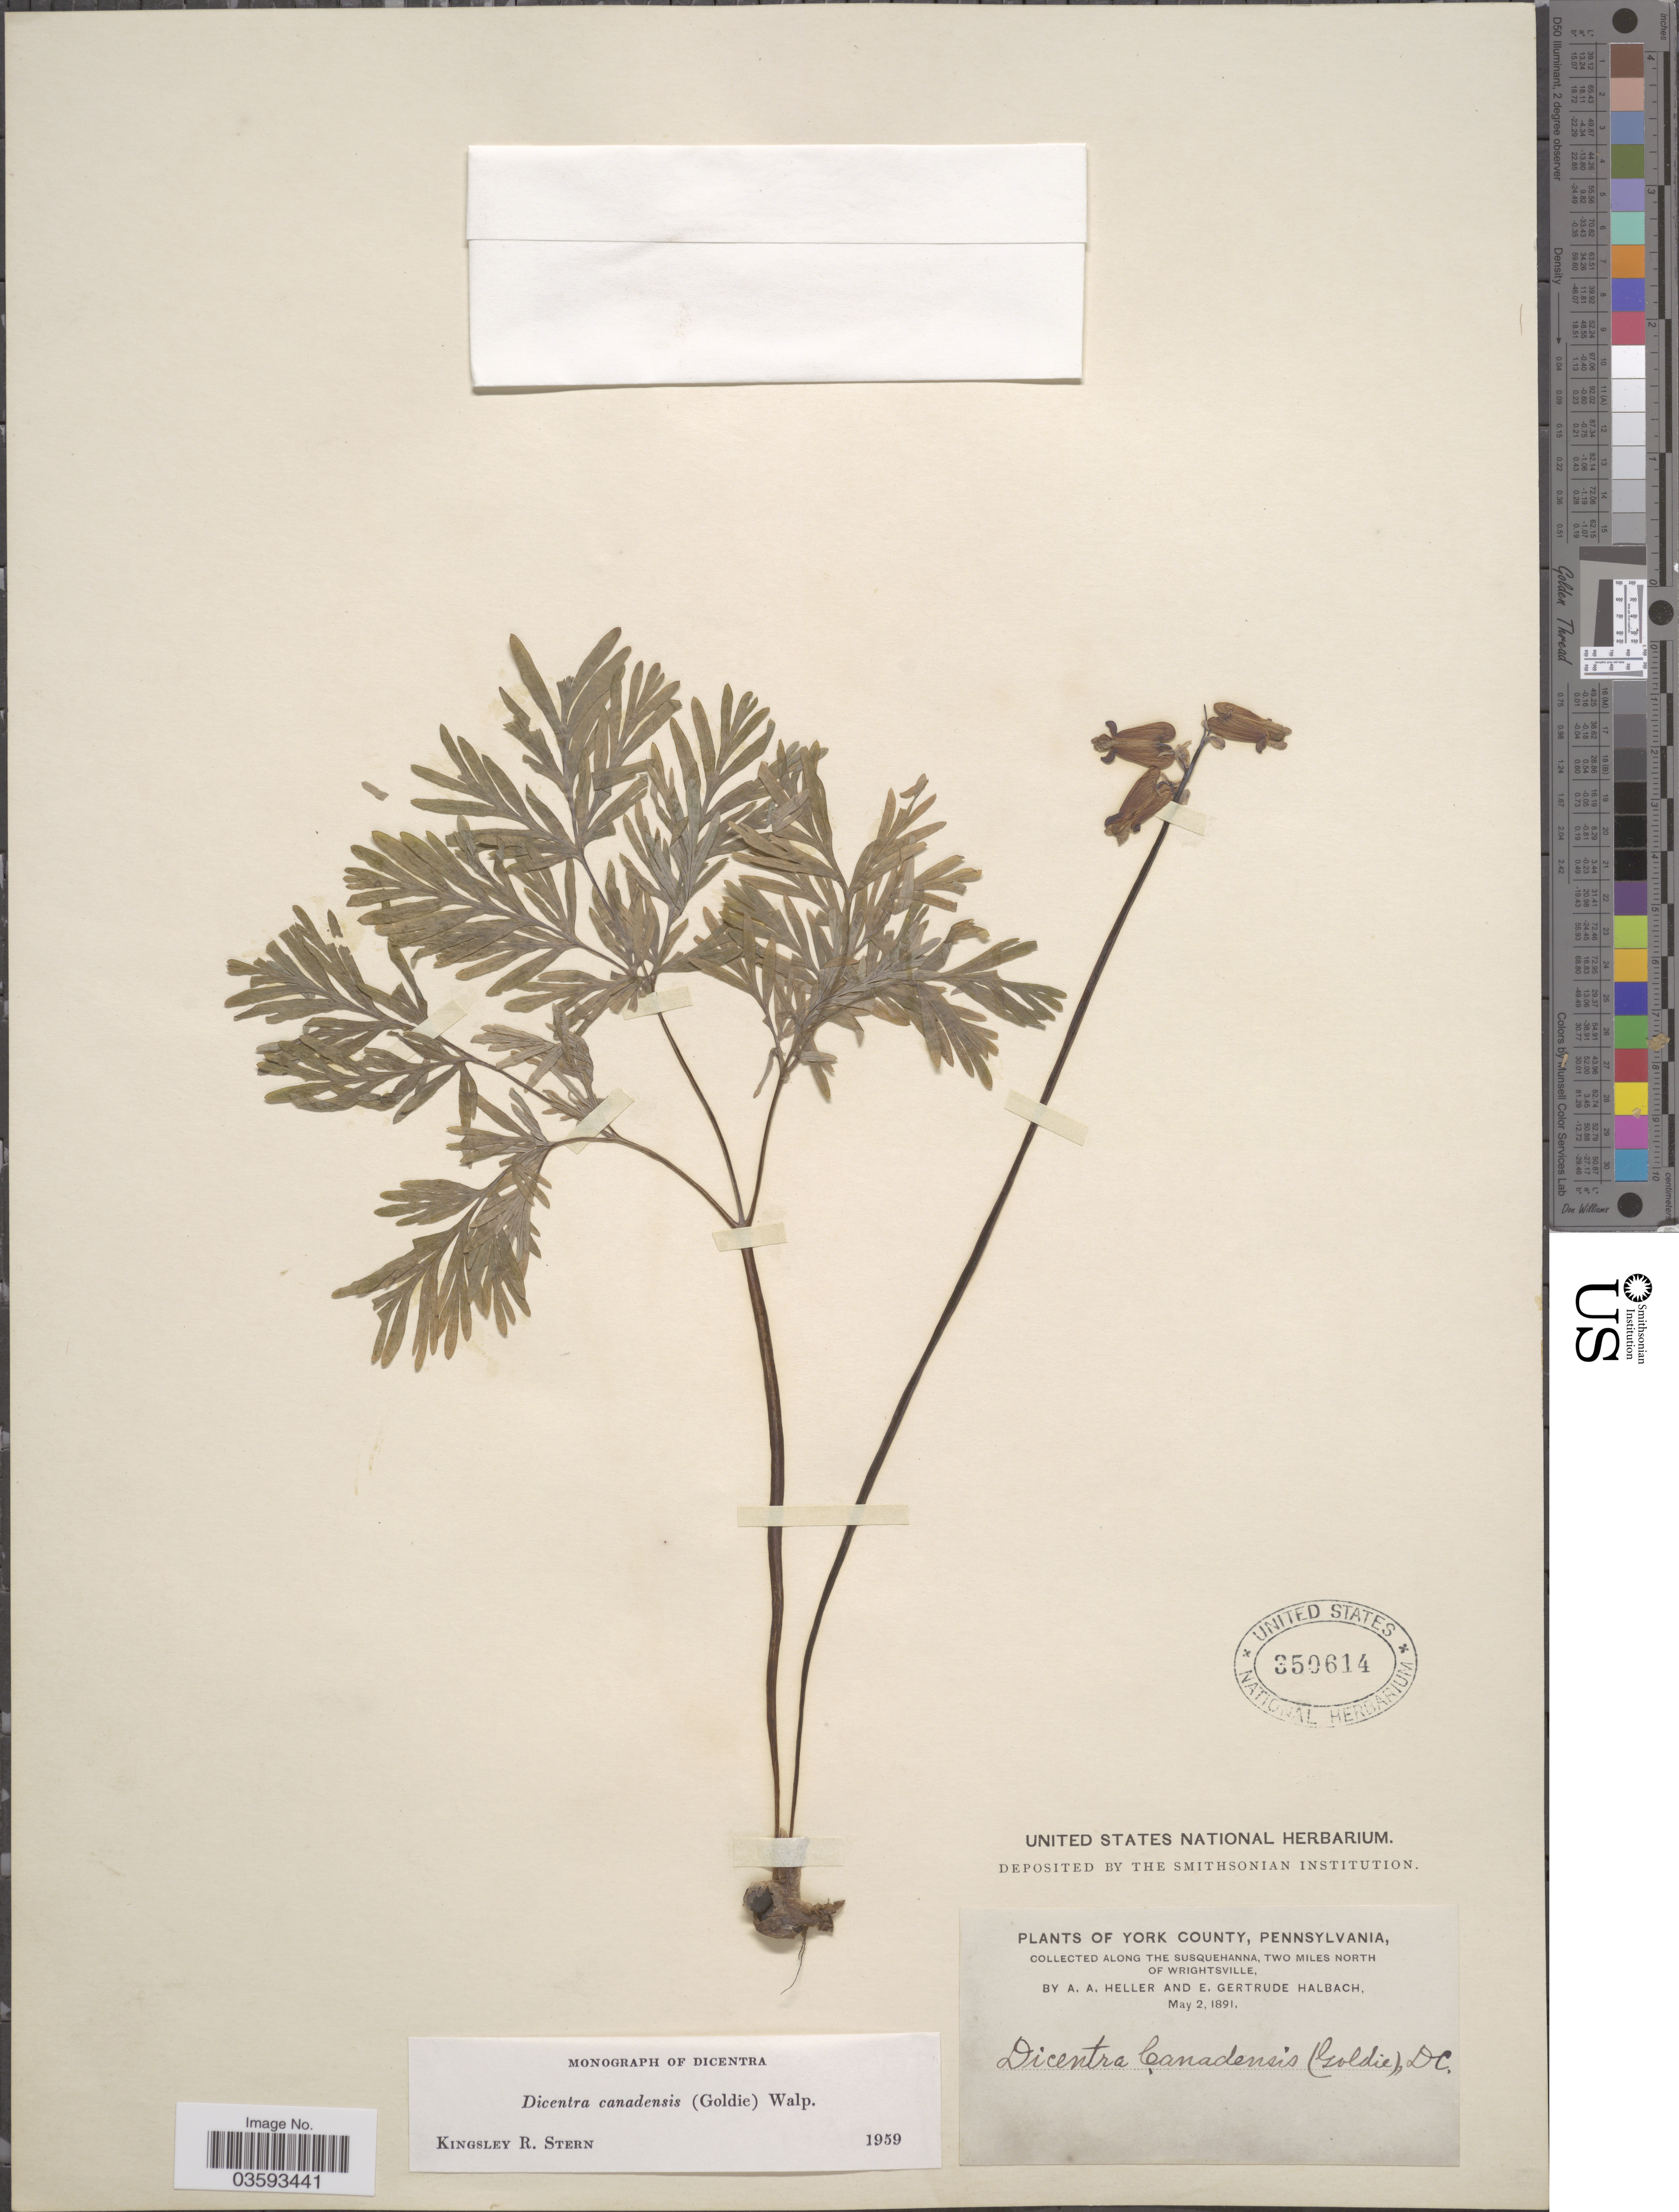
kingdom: Plantae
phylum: Tracheophyta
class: Magnoliopsida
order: Ranunculales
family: Papaveraceae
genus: Dicentra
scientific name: Dicentra canadensis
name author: (Goldie) Walp.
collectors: A. A. Heller & E. G. Halbach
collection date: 1891-05-02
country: United States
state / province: Pennsylvania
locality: York County. Along the Susquehanna, two miles north of Wrightsville.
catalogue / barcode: US 350614